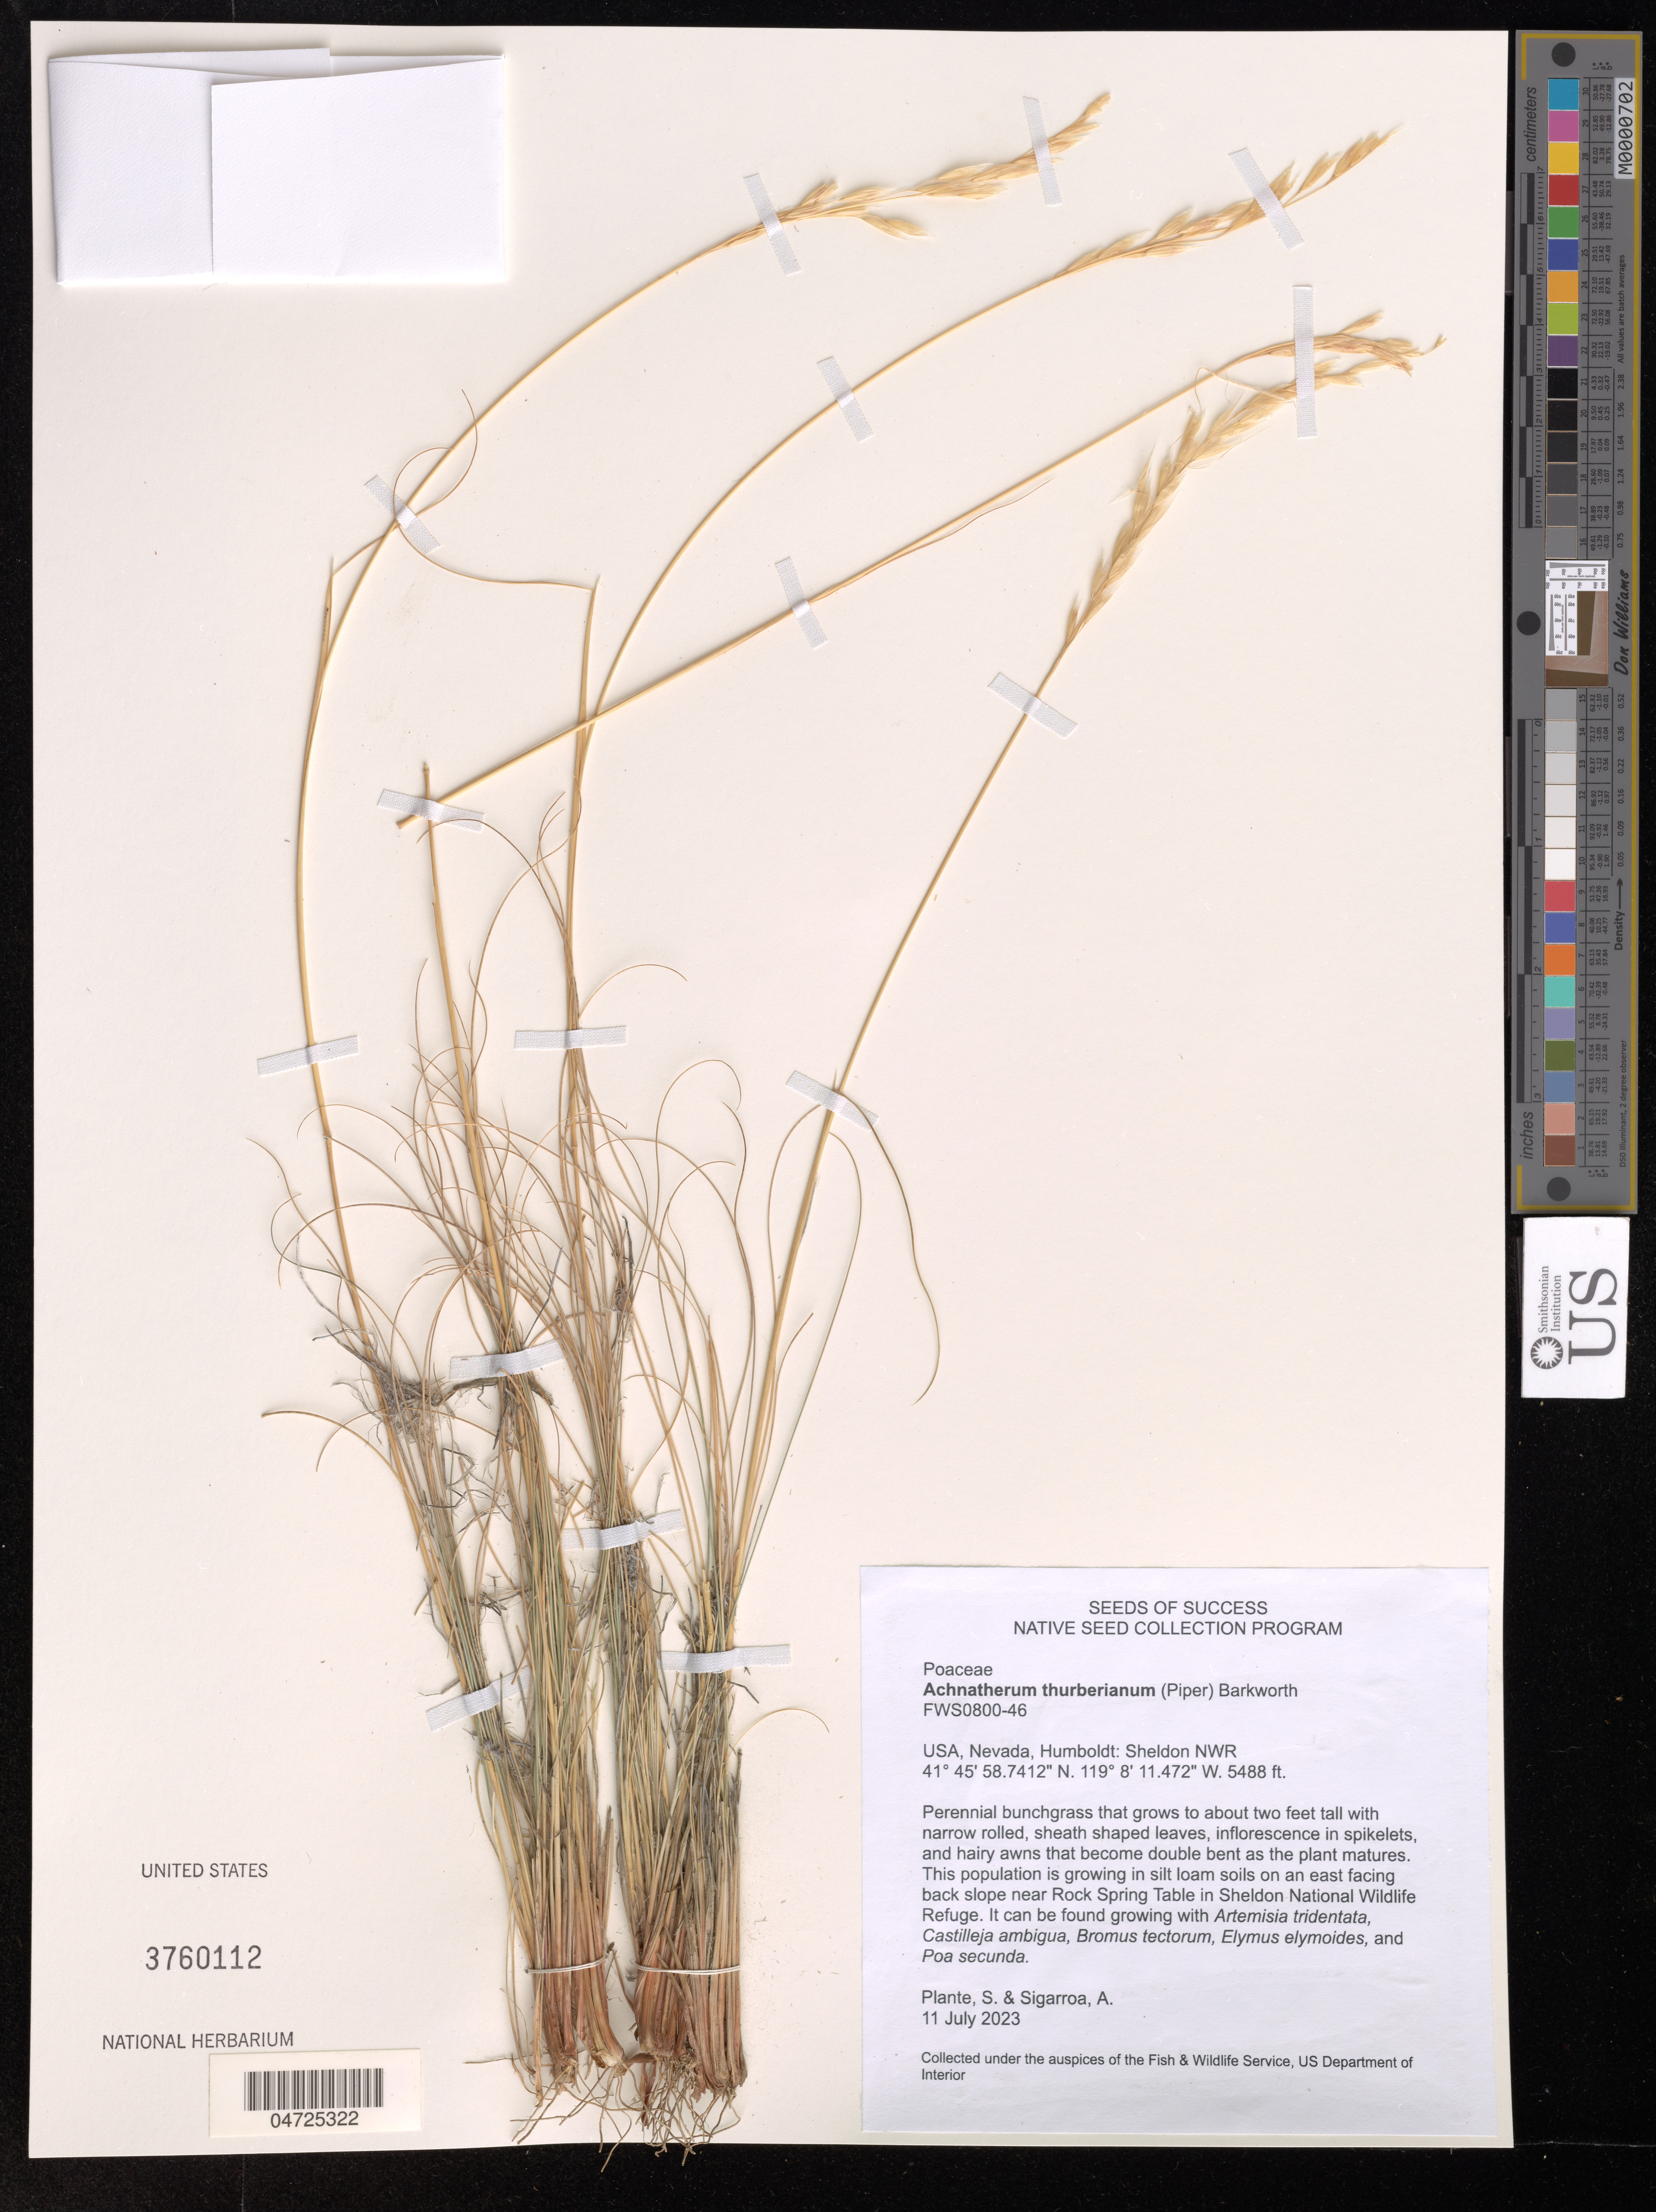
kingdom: Plantae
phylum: Tracheophyta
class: Liliopsida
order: Poales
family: Poaceae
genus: Achnatherum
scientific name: Achnatherum thurberianum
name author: (Piper) Barkworth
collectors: S. Plante & A. Sigarroa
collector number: FWS0800-46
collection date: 2023-07-11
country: United States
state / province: Nevada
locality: Sheldon NWR.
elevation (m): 1673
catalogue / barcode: US 3760112